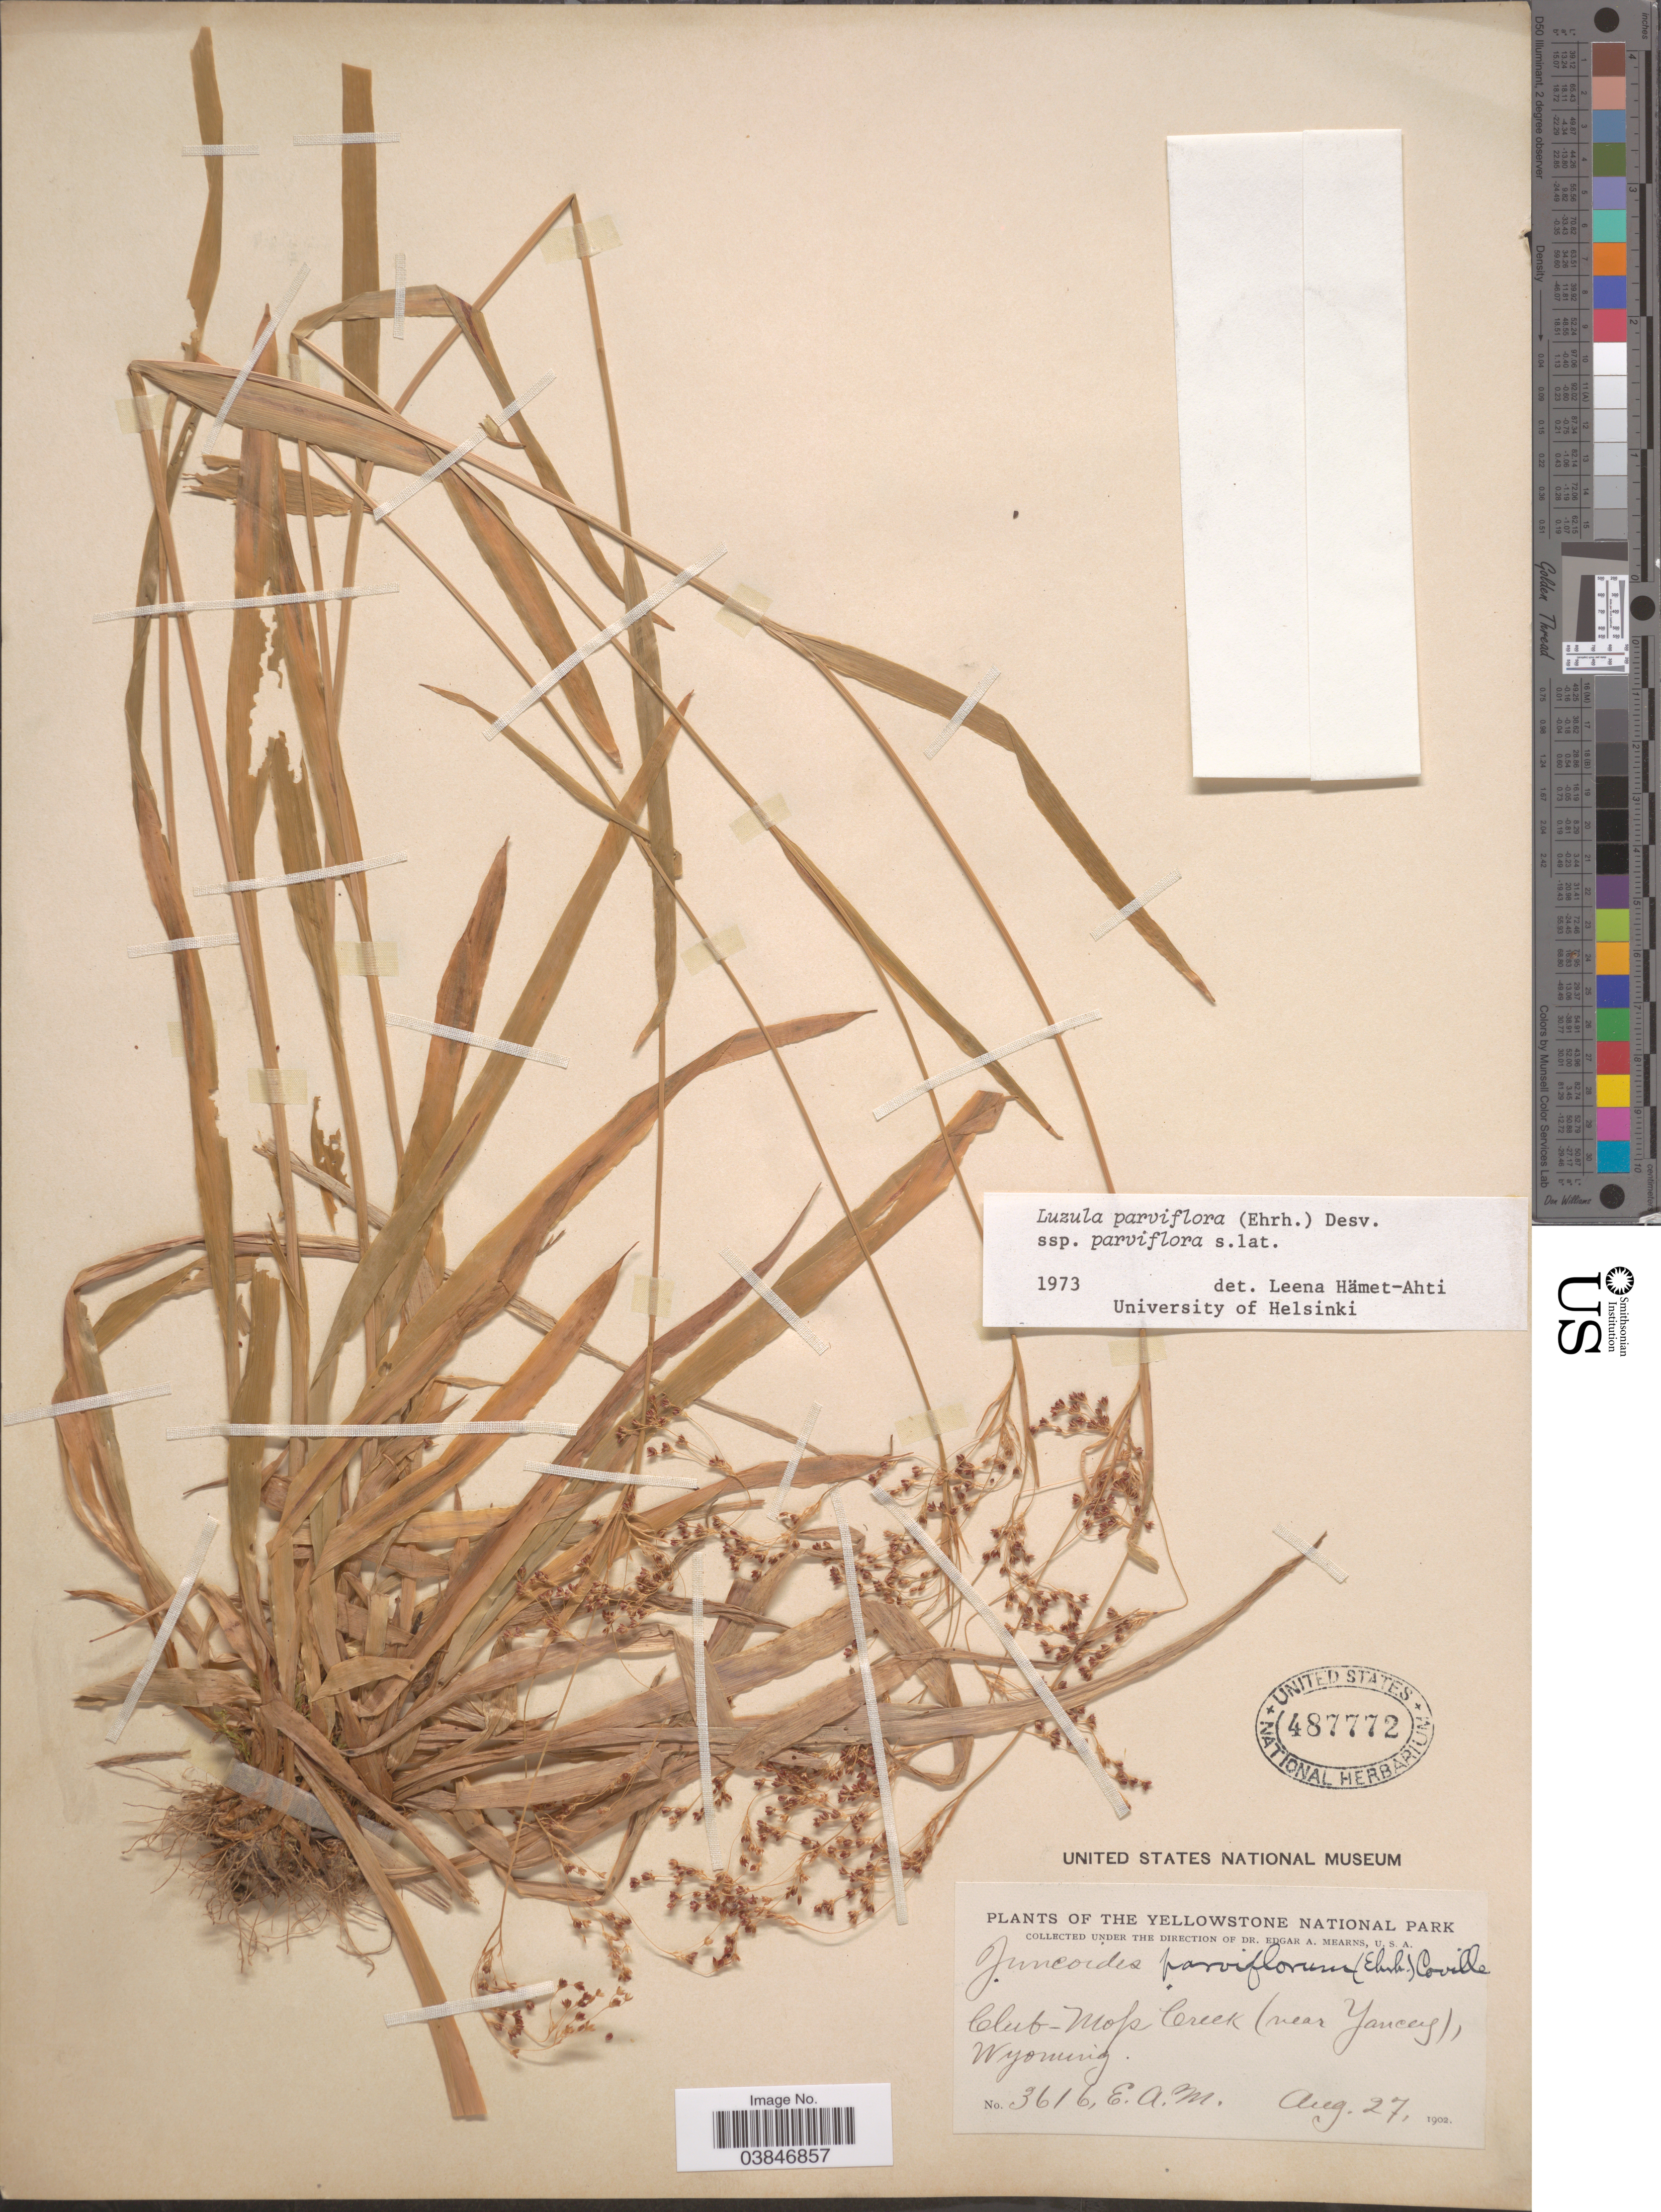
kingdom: Plantae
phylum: Tracheophyta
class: Liliopsida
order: Poales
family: Juncaceae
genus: Luzula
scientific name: Luzula parviflora subsp. parviflora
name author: (Ehrh.) Desv.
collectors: E. A. Mearns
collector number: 3616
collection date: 1902-08-27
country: United States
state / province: Wyoming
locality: The Yellowstone National Park. Club-Mop Creek (near Yancey).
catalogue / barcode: US 487772